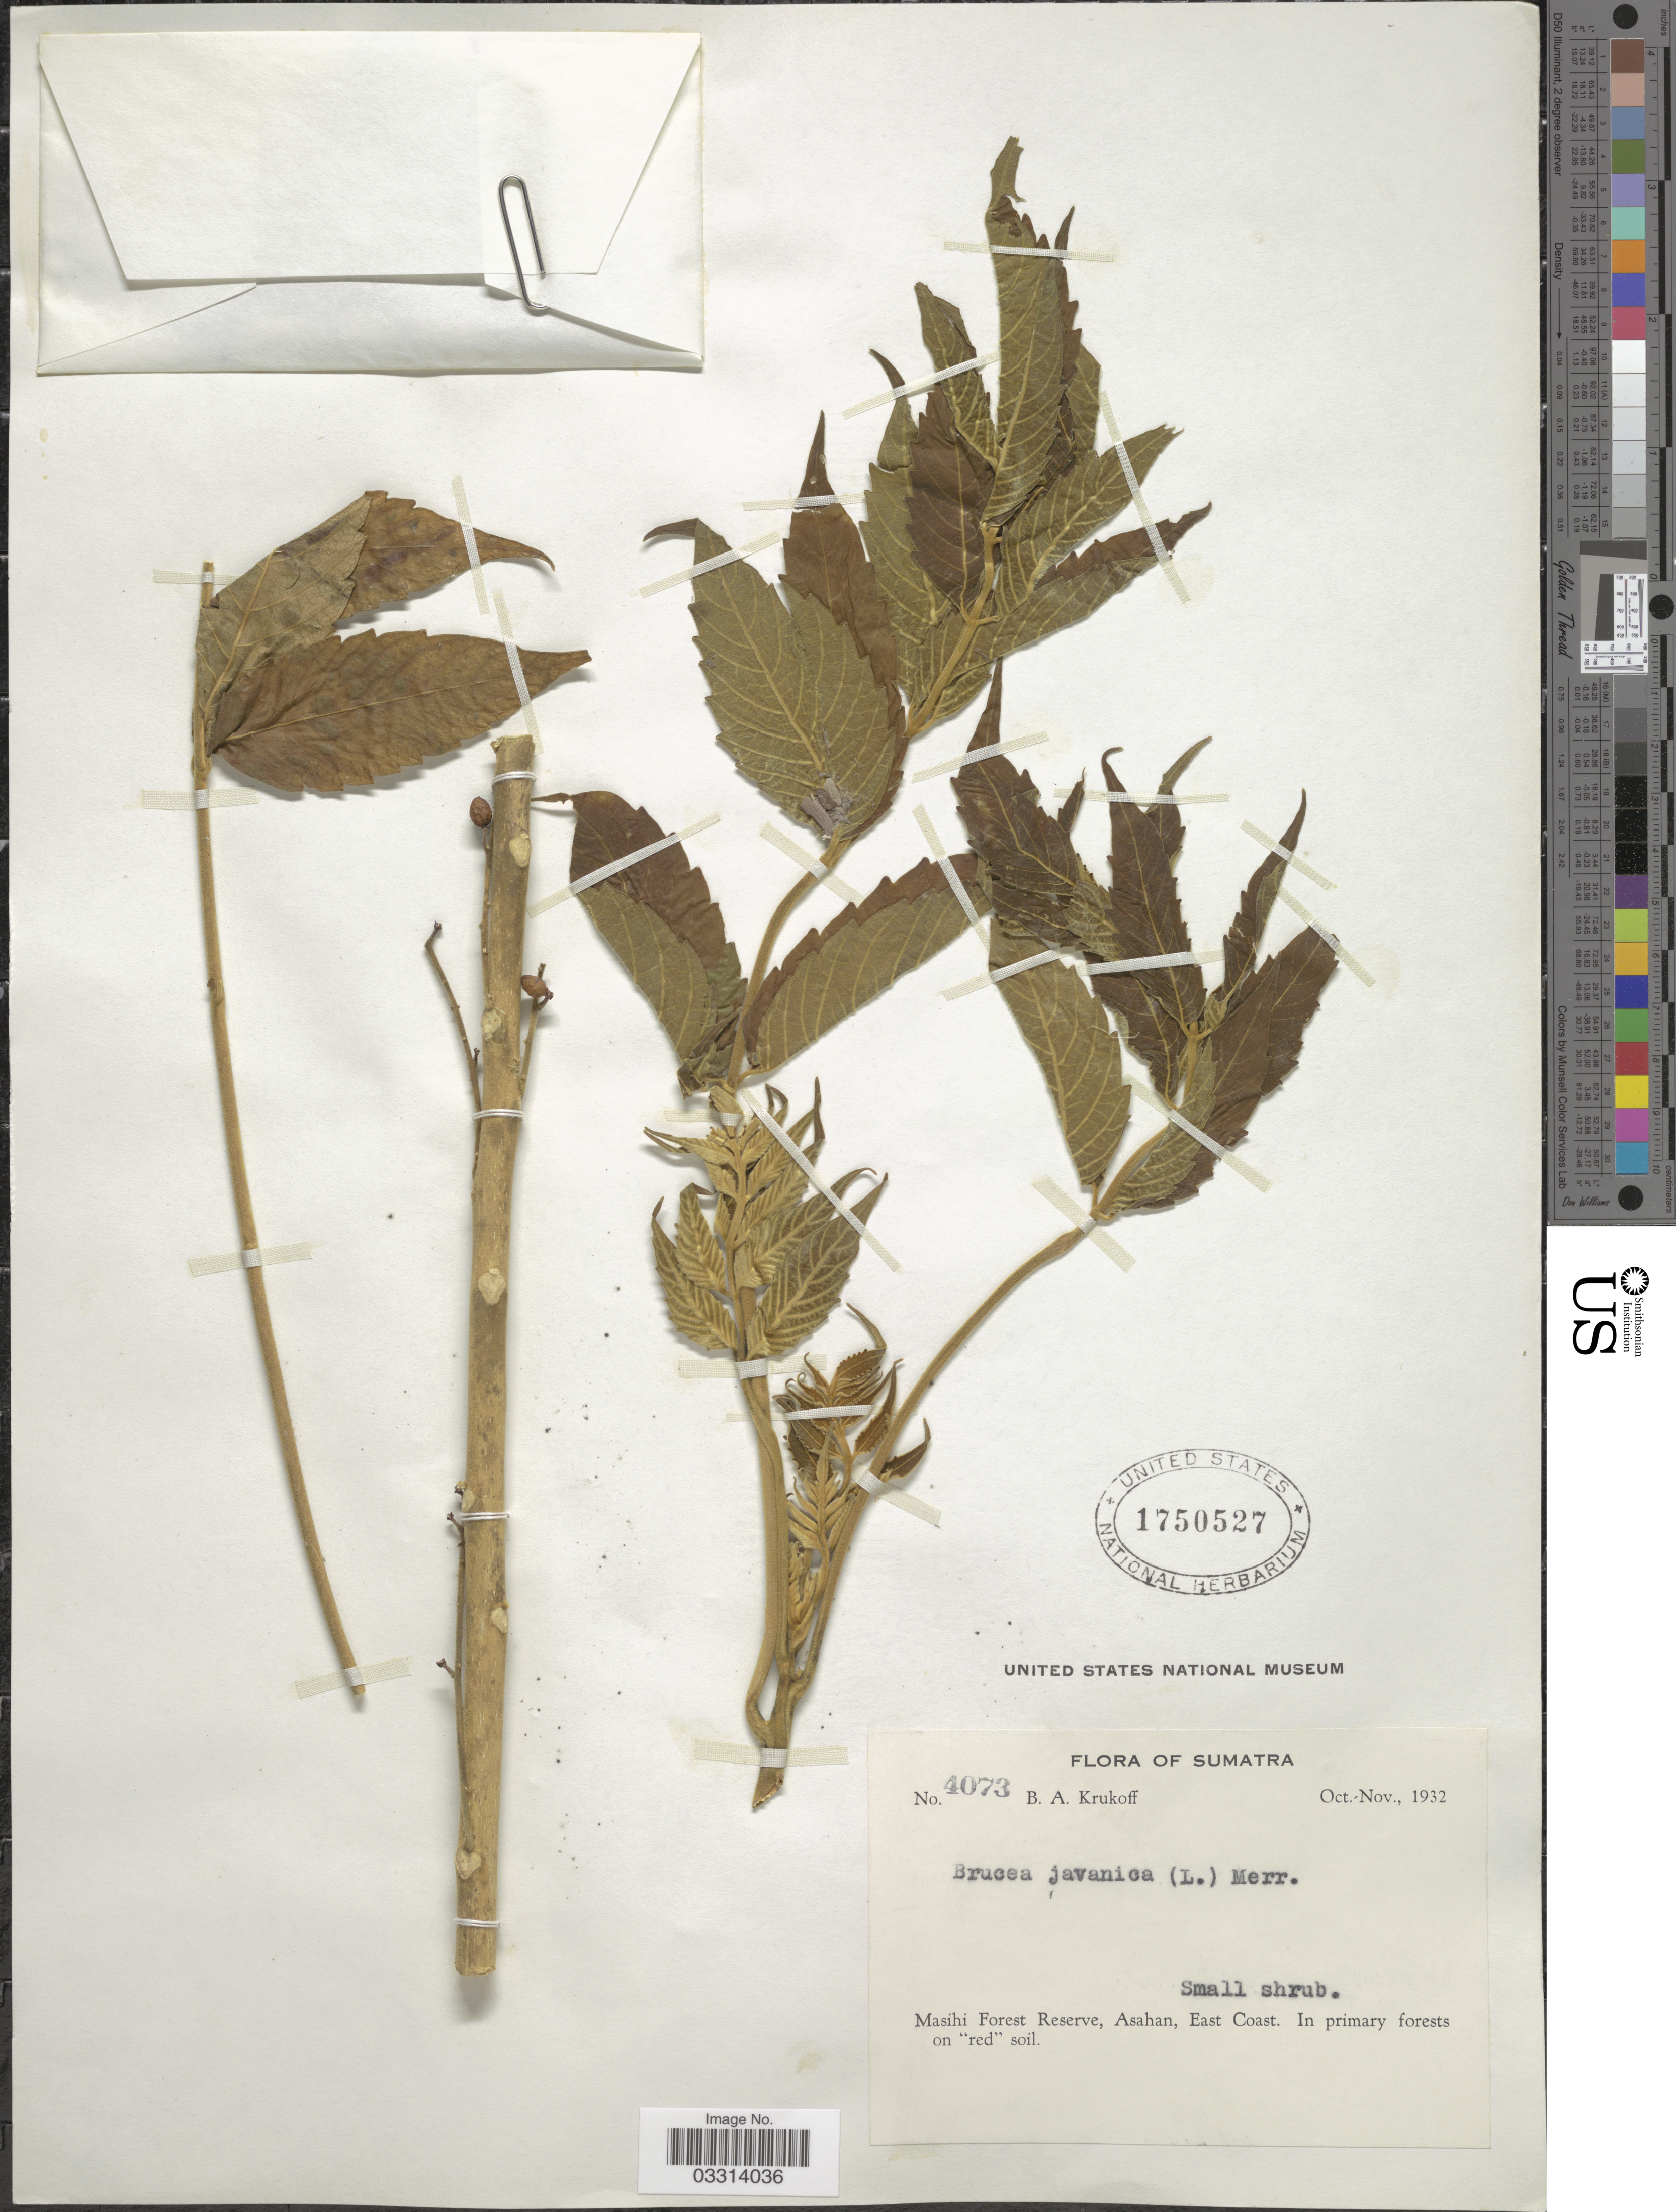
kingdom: Plantae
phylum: Tracheophyta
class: Magnoliopsida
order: Sapindales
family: Simaroubaceae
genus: Brucea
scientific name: Brucea javanica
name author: (L.) Merr.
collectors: B. A. Krukoff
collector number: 4073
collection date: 1932-10/1932-11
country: Indonesia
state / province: Sumatra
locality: Masihi Forest Reserve, Asahan, East Coast.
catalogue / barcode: US 1750527